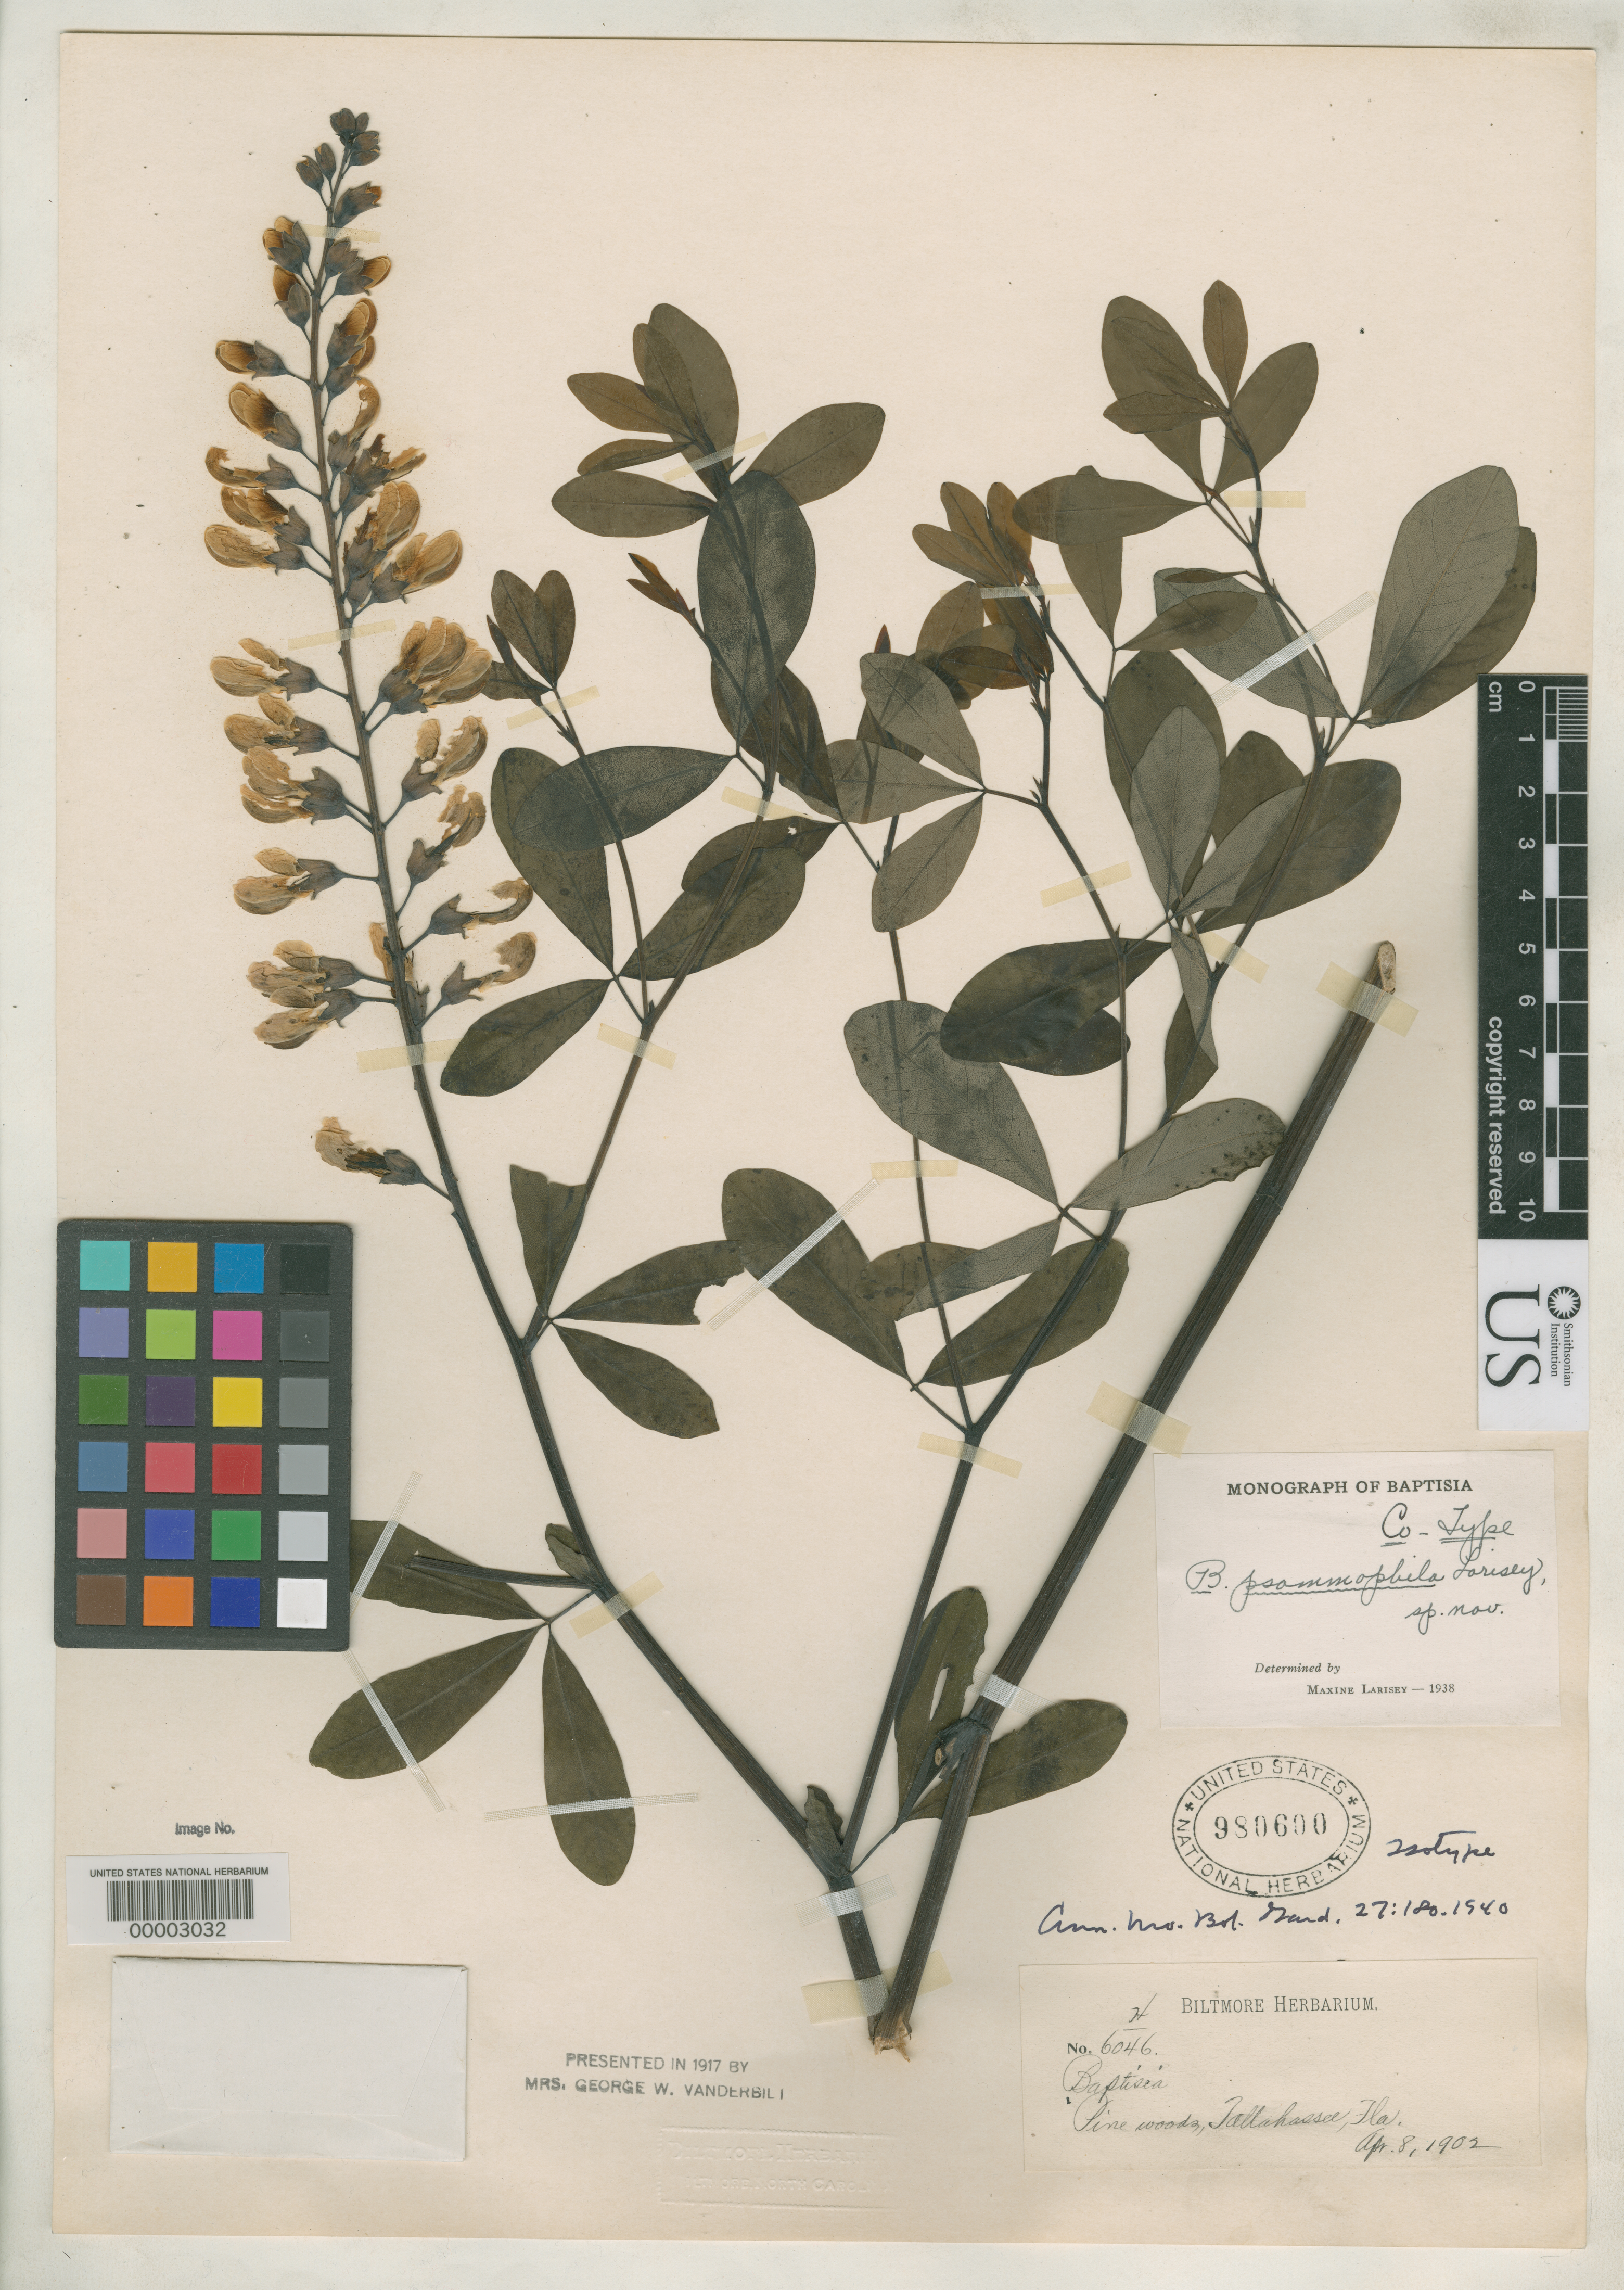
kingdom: Plantae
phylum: Tracheophyta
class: Magnoliopsida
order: Fabales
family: Fabaceae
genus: Baptisia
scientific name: Baptisia psammophila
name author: Larisey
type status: Isotype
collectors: ex herb. Biltmore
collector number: H 6046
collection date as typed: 08 Apr 1902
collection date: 1902-04-08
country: United States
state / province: Florida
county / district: Leon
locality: Tallahassee.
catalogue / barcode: US 980600